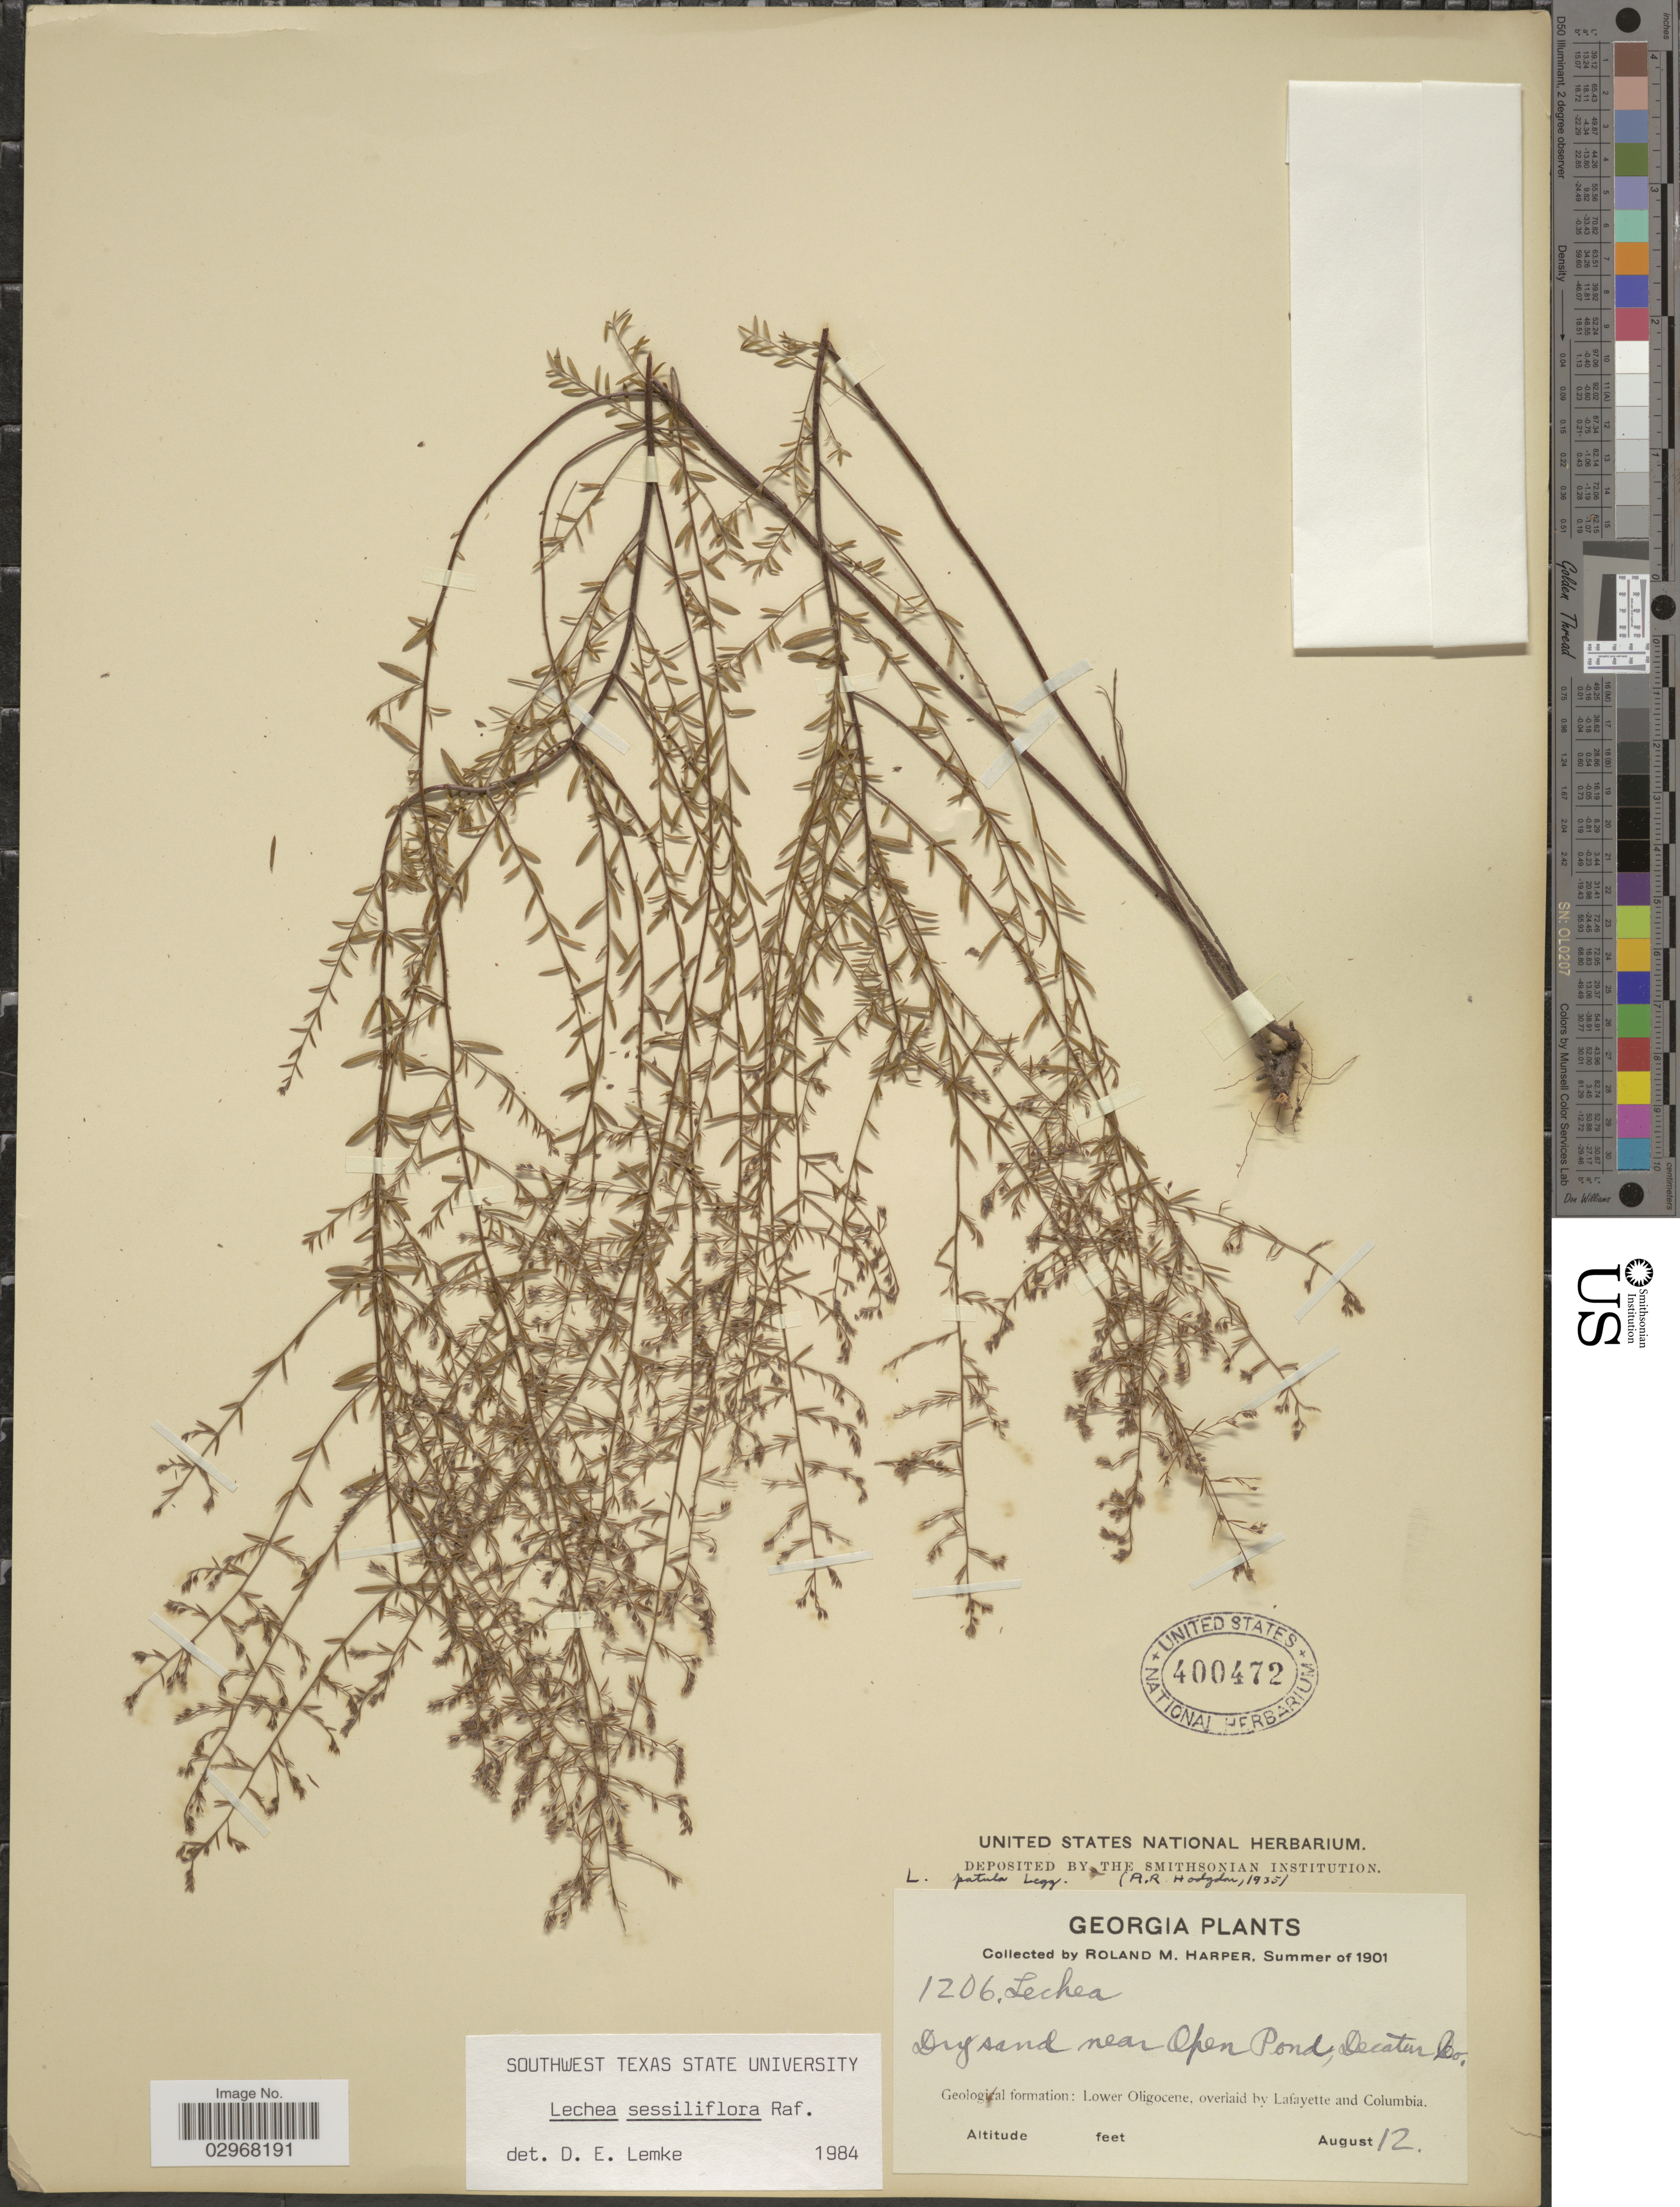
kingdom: Plantae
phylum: Tracheophyta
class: Magnoliopsida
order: Malvales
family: Cistaceae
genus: Lechea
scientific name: Lechea sessiliflora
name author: Raf.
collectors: R. M. Harper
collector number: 1206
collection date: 1901-08-12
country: United States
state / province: Georgia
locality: Dry sand near Open Pond, Decatur Co. Geological formation: Lower Oligocene, overlaid by Lafayette and Columbia.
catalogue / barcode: US 400472